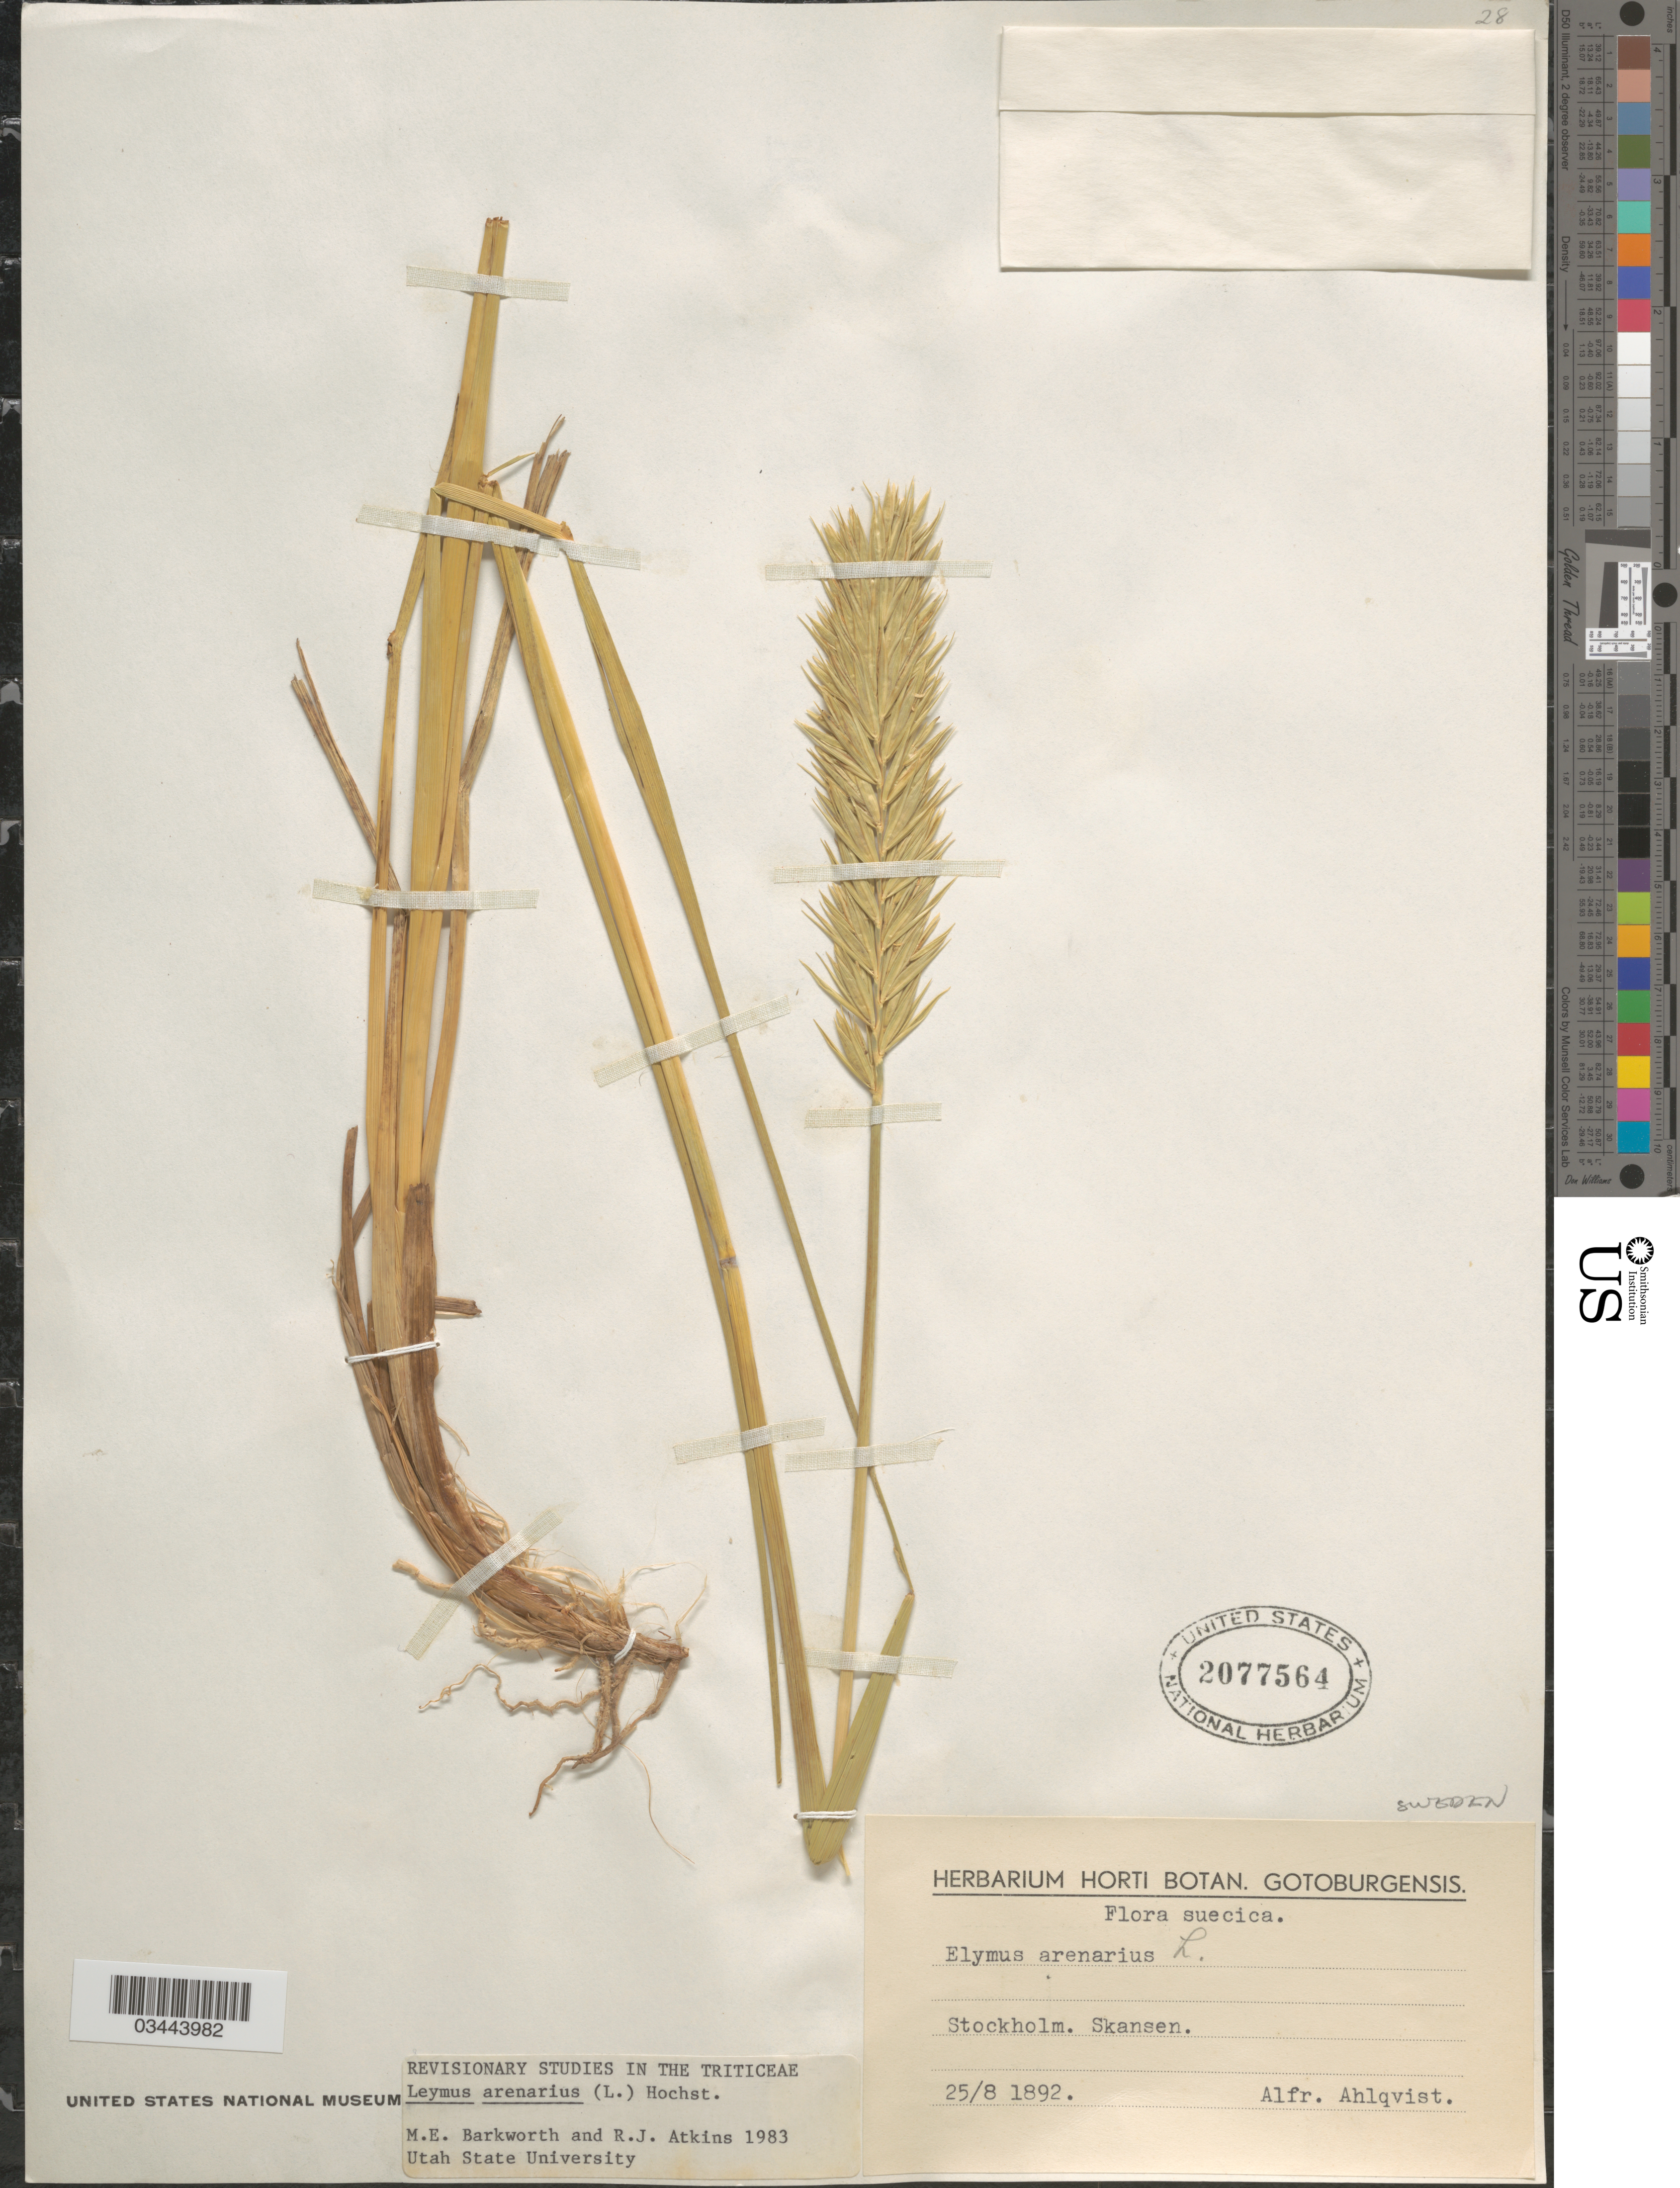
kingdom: Plantae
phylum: Tracheophyta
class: Liliopsida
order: Poales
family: Poaceae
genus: Leymus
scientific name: Leymus arenarius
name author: (L.) Hochst.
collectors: A. Ahlqvist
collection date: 1892-08-25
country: Sweden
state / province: Stockholm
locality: Suecica. Stockholm. Skansen.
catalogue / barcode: US 2077564